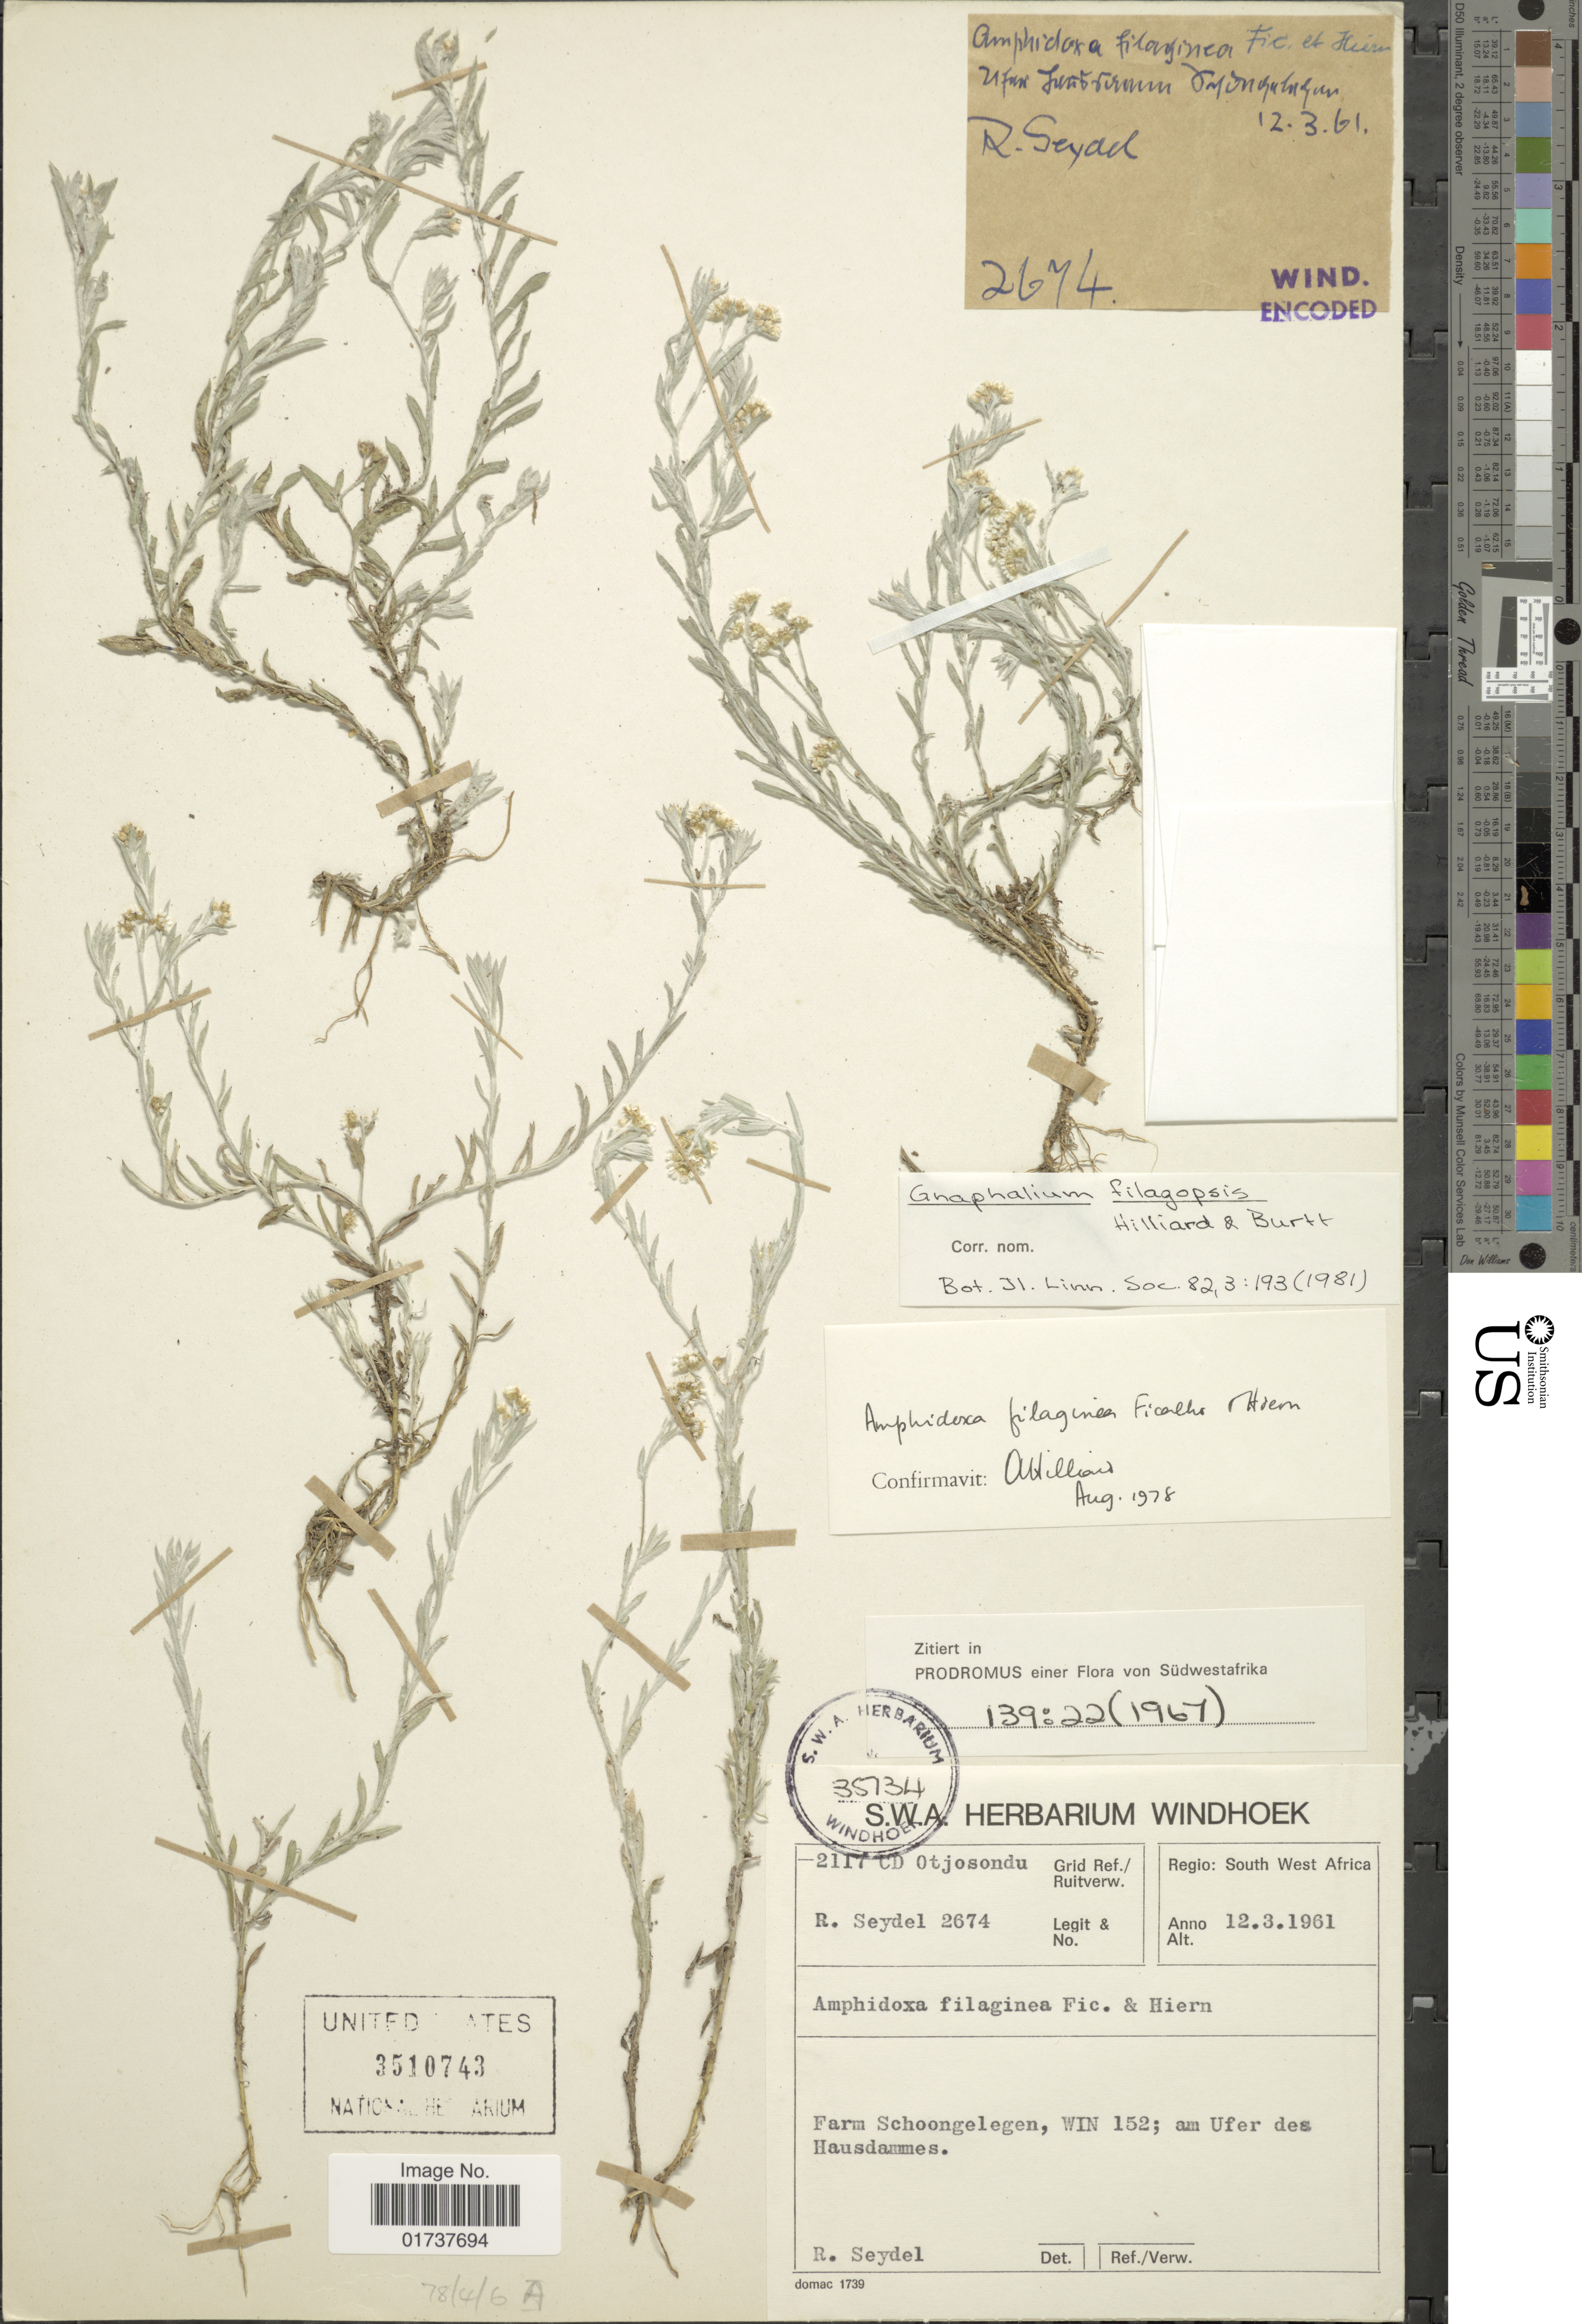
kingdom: Plantae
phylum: Tracheophyta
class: Magnoliopsida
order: Asterales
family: Asteraceae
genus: Gnaphalium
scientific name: Gnaphalium filagineum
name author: DC.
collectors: R. Seydel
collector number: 2674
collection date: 1961-03-12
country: South Africa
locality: South West Africa, Farm Schoongelegen, WIN 152: am Ufer des Hausdammes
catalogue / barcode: US 3510743